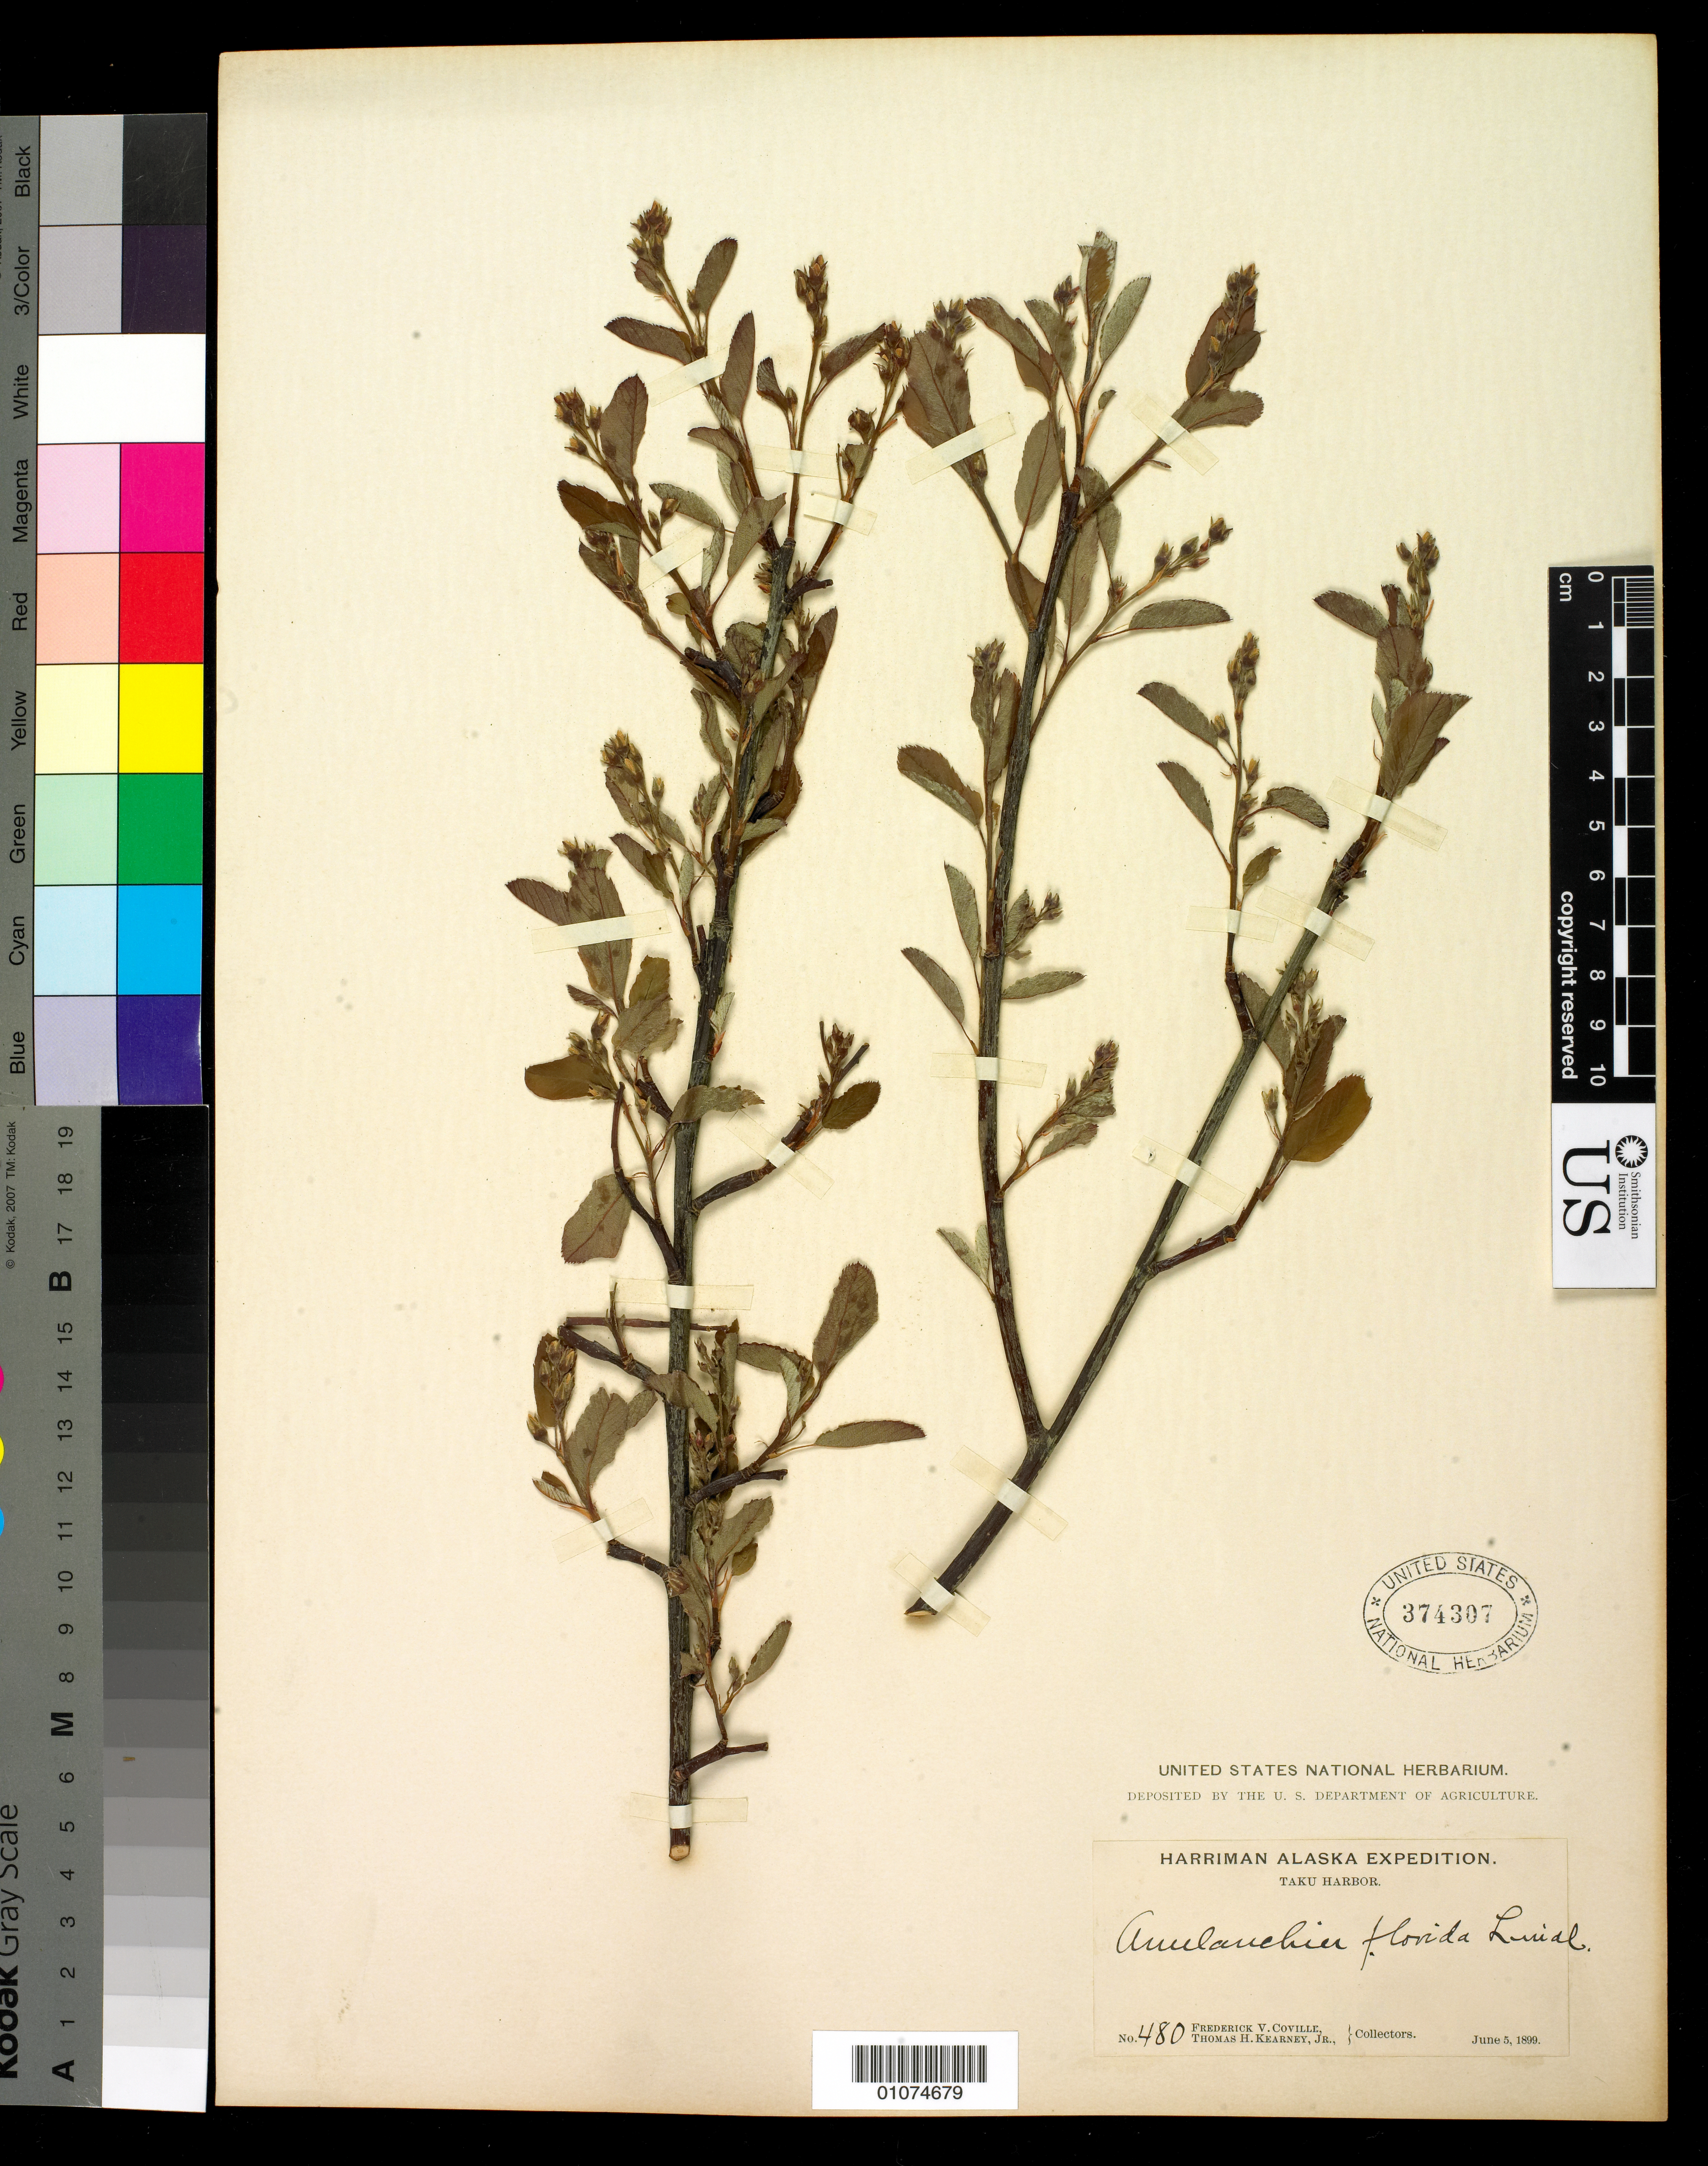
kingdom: Plantae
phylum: Tracheophyta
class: Magnoliopsida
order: Rosales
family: Rosaceae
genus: Amelanchier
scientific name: Amelanchier florida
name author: Lindl.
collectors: F. V. Coville & T. H. Kearney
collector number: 480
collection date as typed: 05 Jun 1899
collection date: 1899-06-05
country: United States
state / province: Alaska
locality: Taku Harbor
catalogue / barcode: US 374307